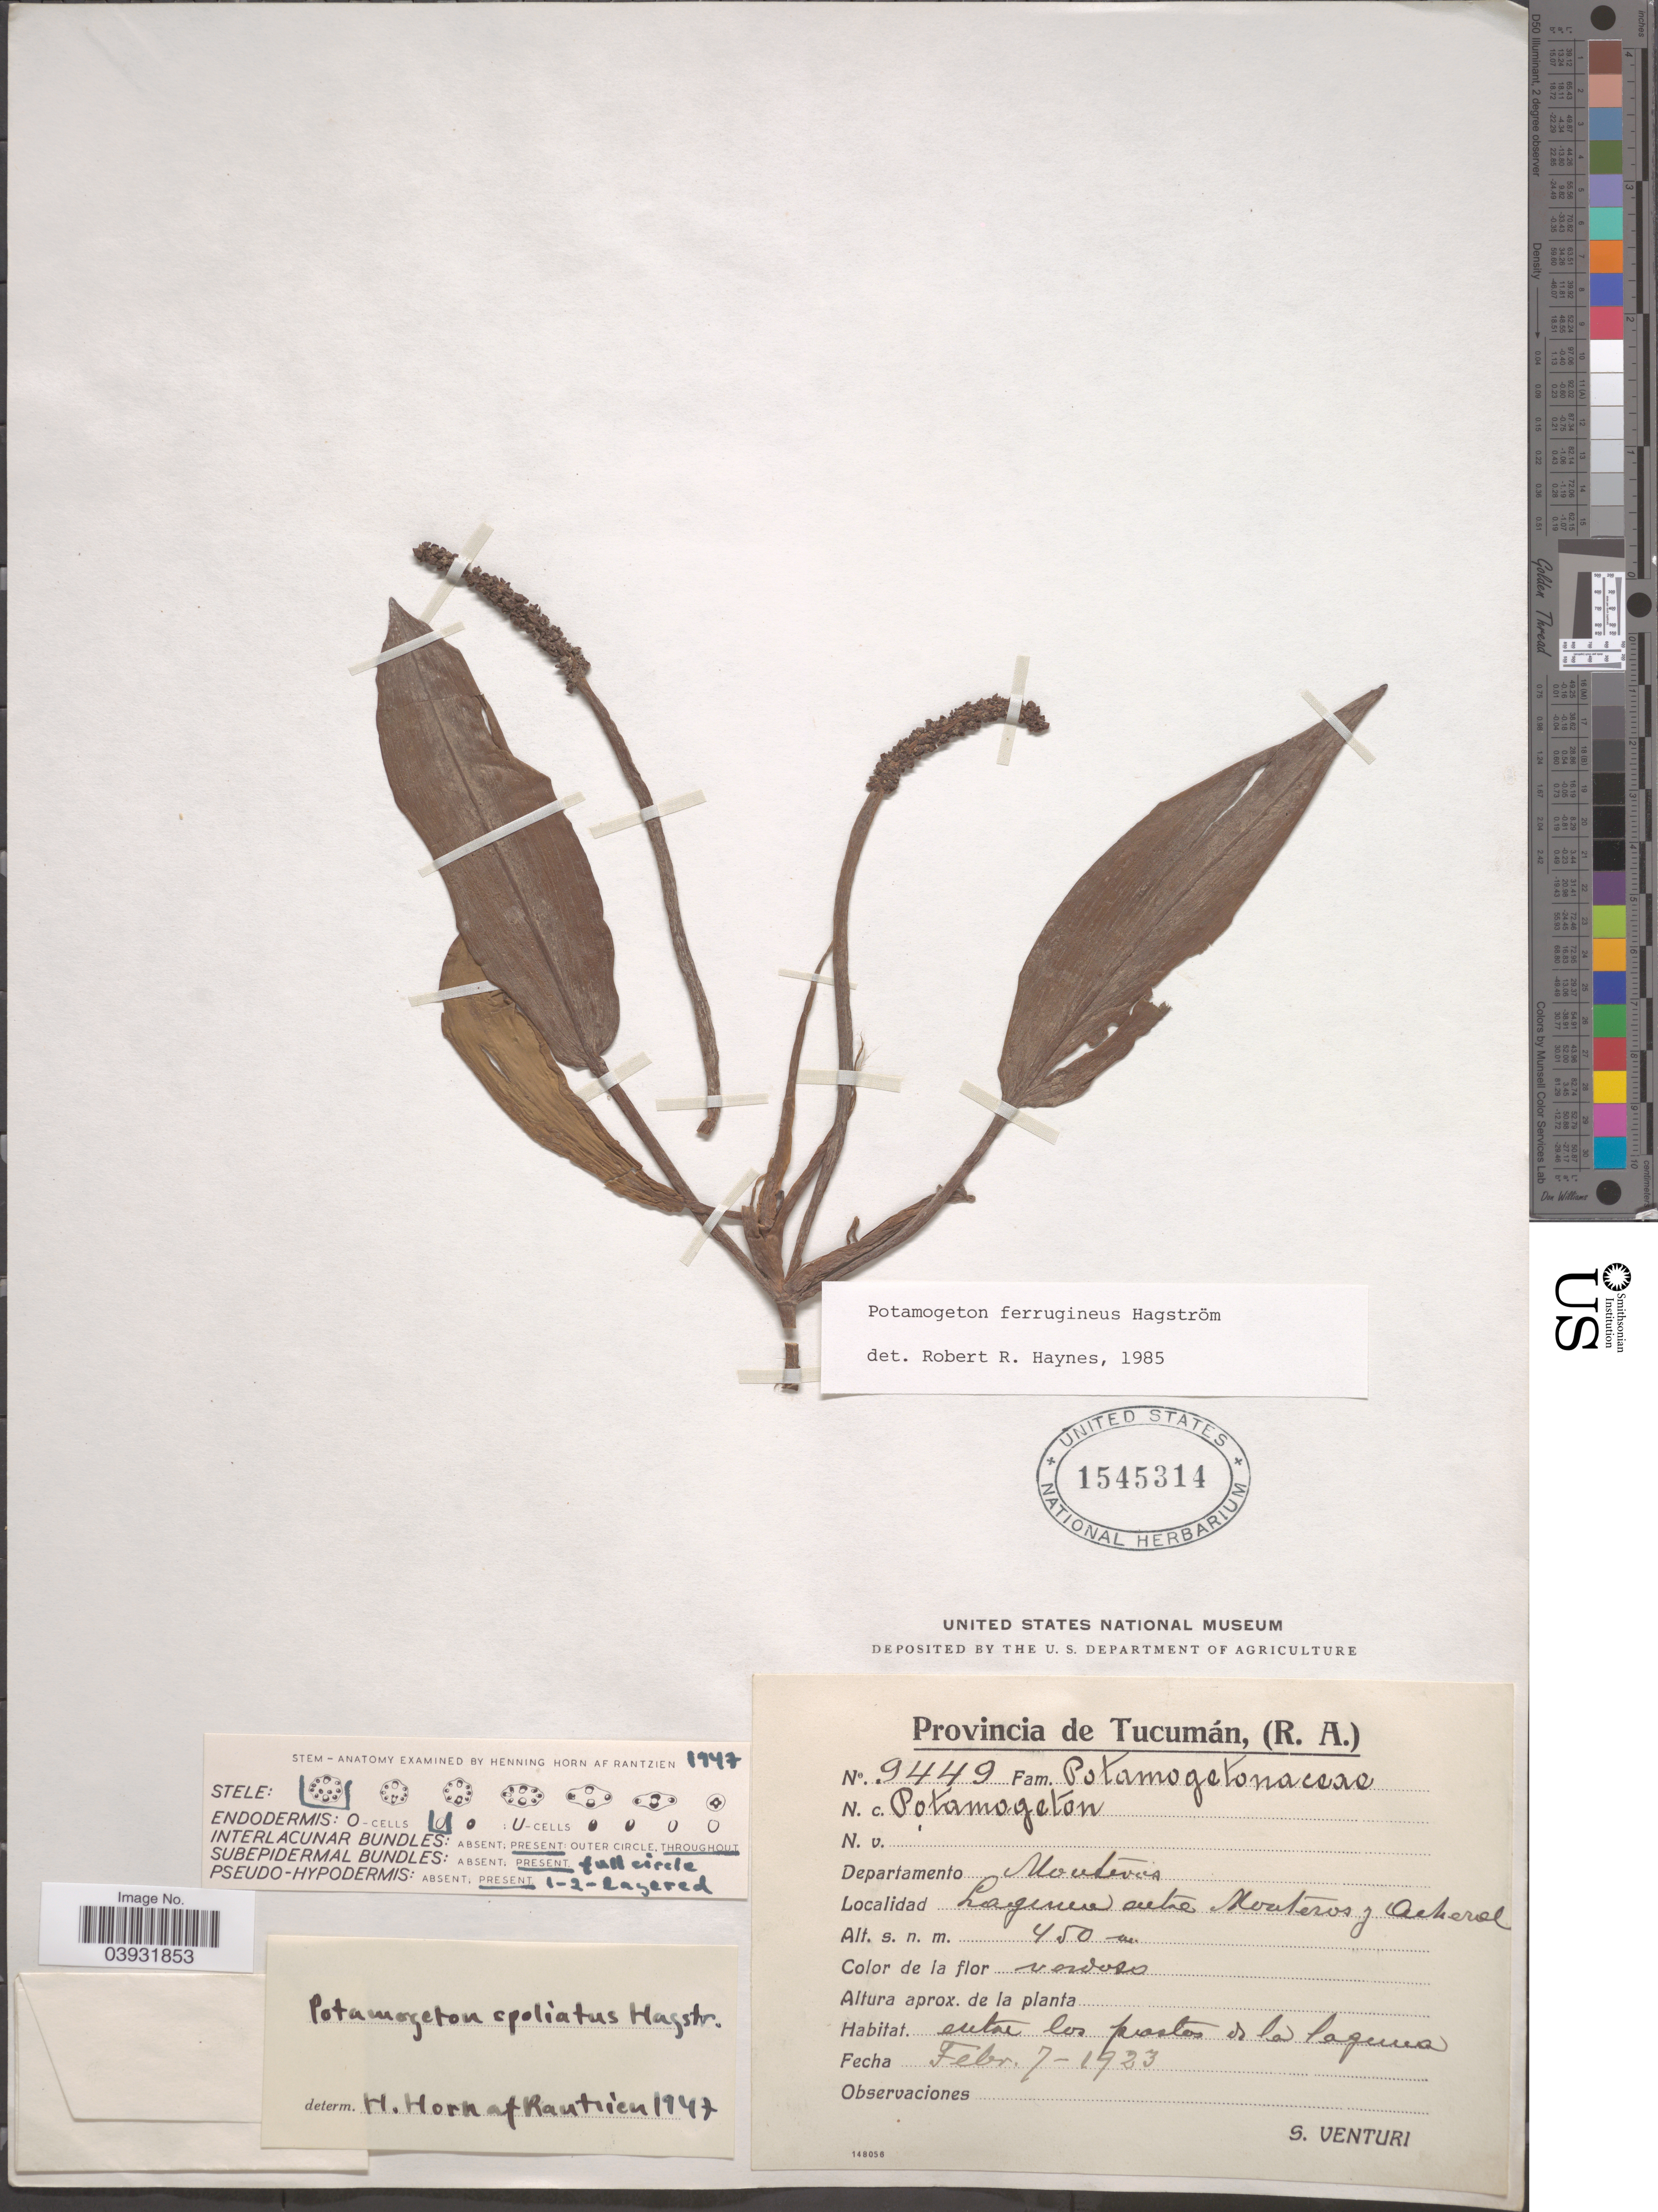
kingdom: Plantae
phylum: Tracheophyta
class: Liliopsida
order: Alismatales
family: Potamogetonaceae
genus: Potamogeton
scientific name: Potamogeton ferrugineus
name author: Hagstr.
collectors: S. Venturi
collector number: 9449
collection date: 1923-02-07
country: Argentina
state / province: Tucuman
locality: Departamento Monteros. Laguna entre Monteros y Acheral.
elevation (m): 450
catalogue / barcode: US 1545314